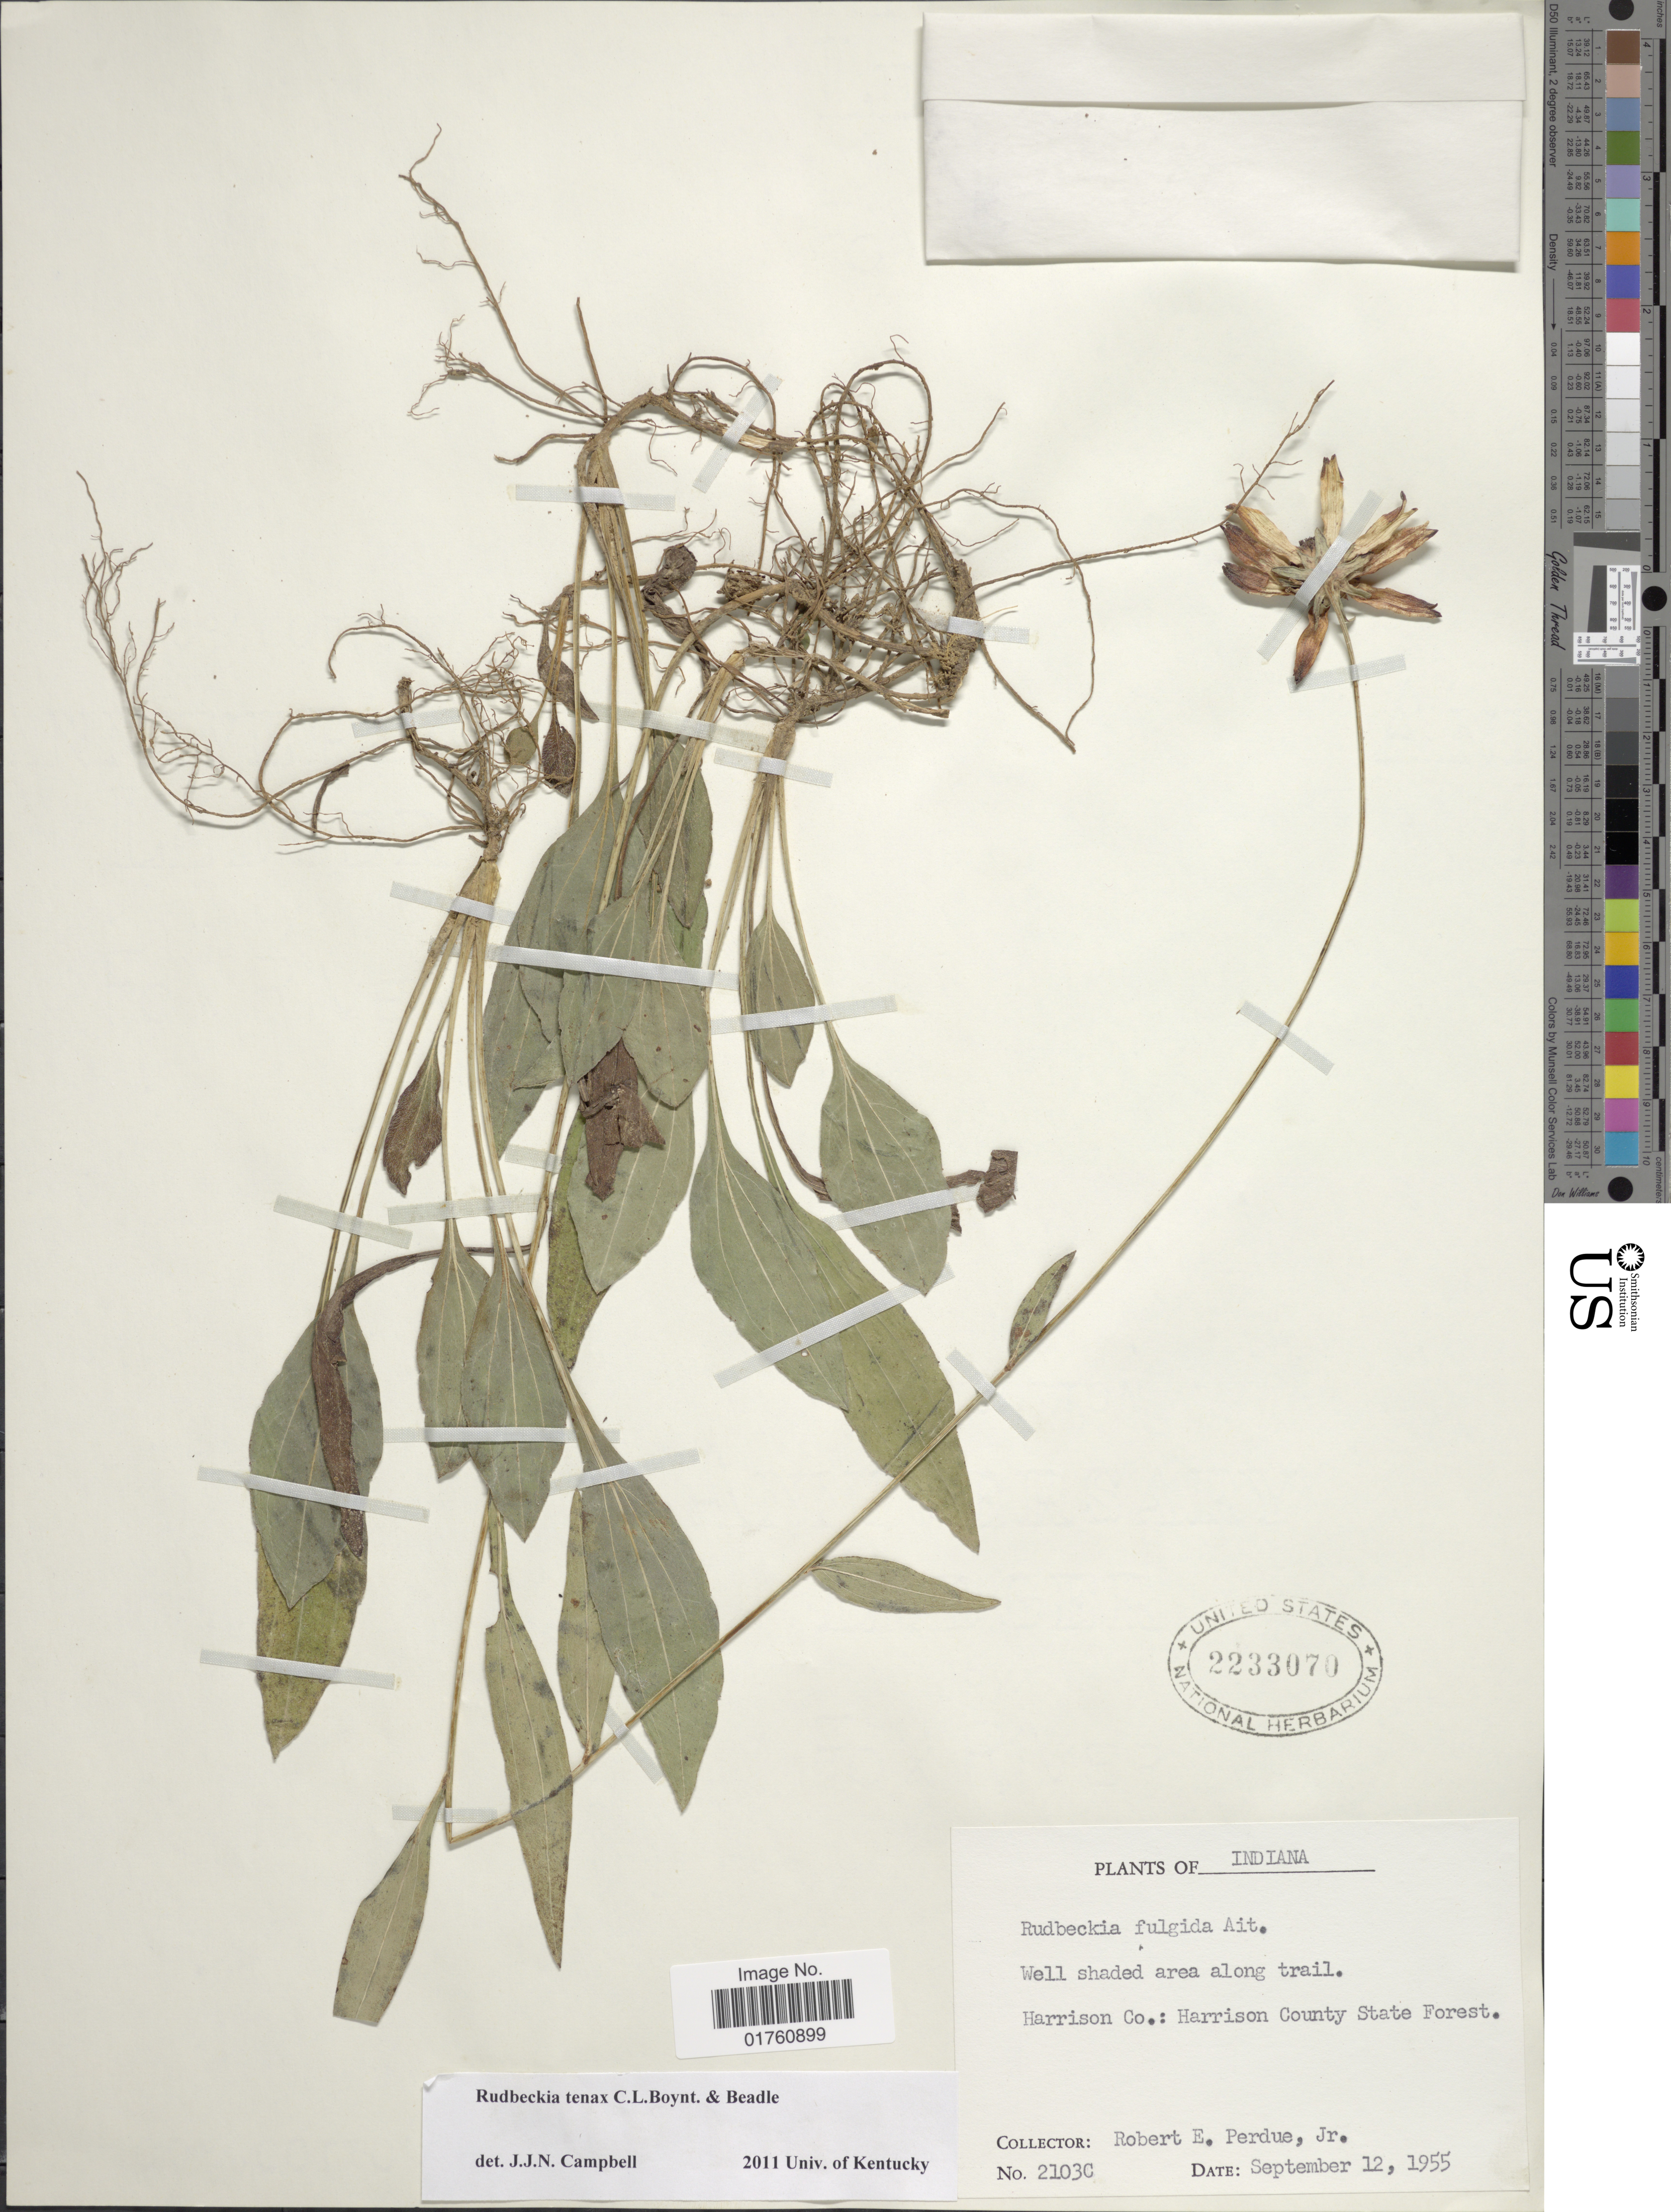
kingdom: Plantae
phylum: Tracheophyta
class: Magnoliopsida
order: Asterales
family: Asteraceae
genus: Rudbeckia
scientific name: Rudbeckia tenax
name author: C.L. Boynton & Beadle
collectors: R. E. Perdue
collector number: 2103C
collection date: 1955-09-12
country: United States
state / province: Indiana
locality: Well shaded area along trail. Harrison Co.: Harrison County State Forest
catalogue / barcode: US 2233070